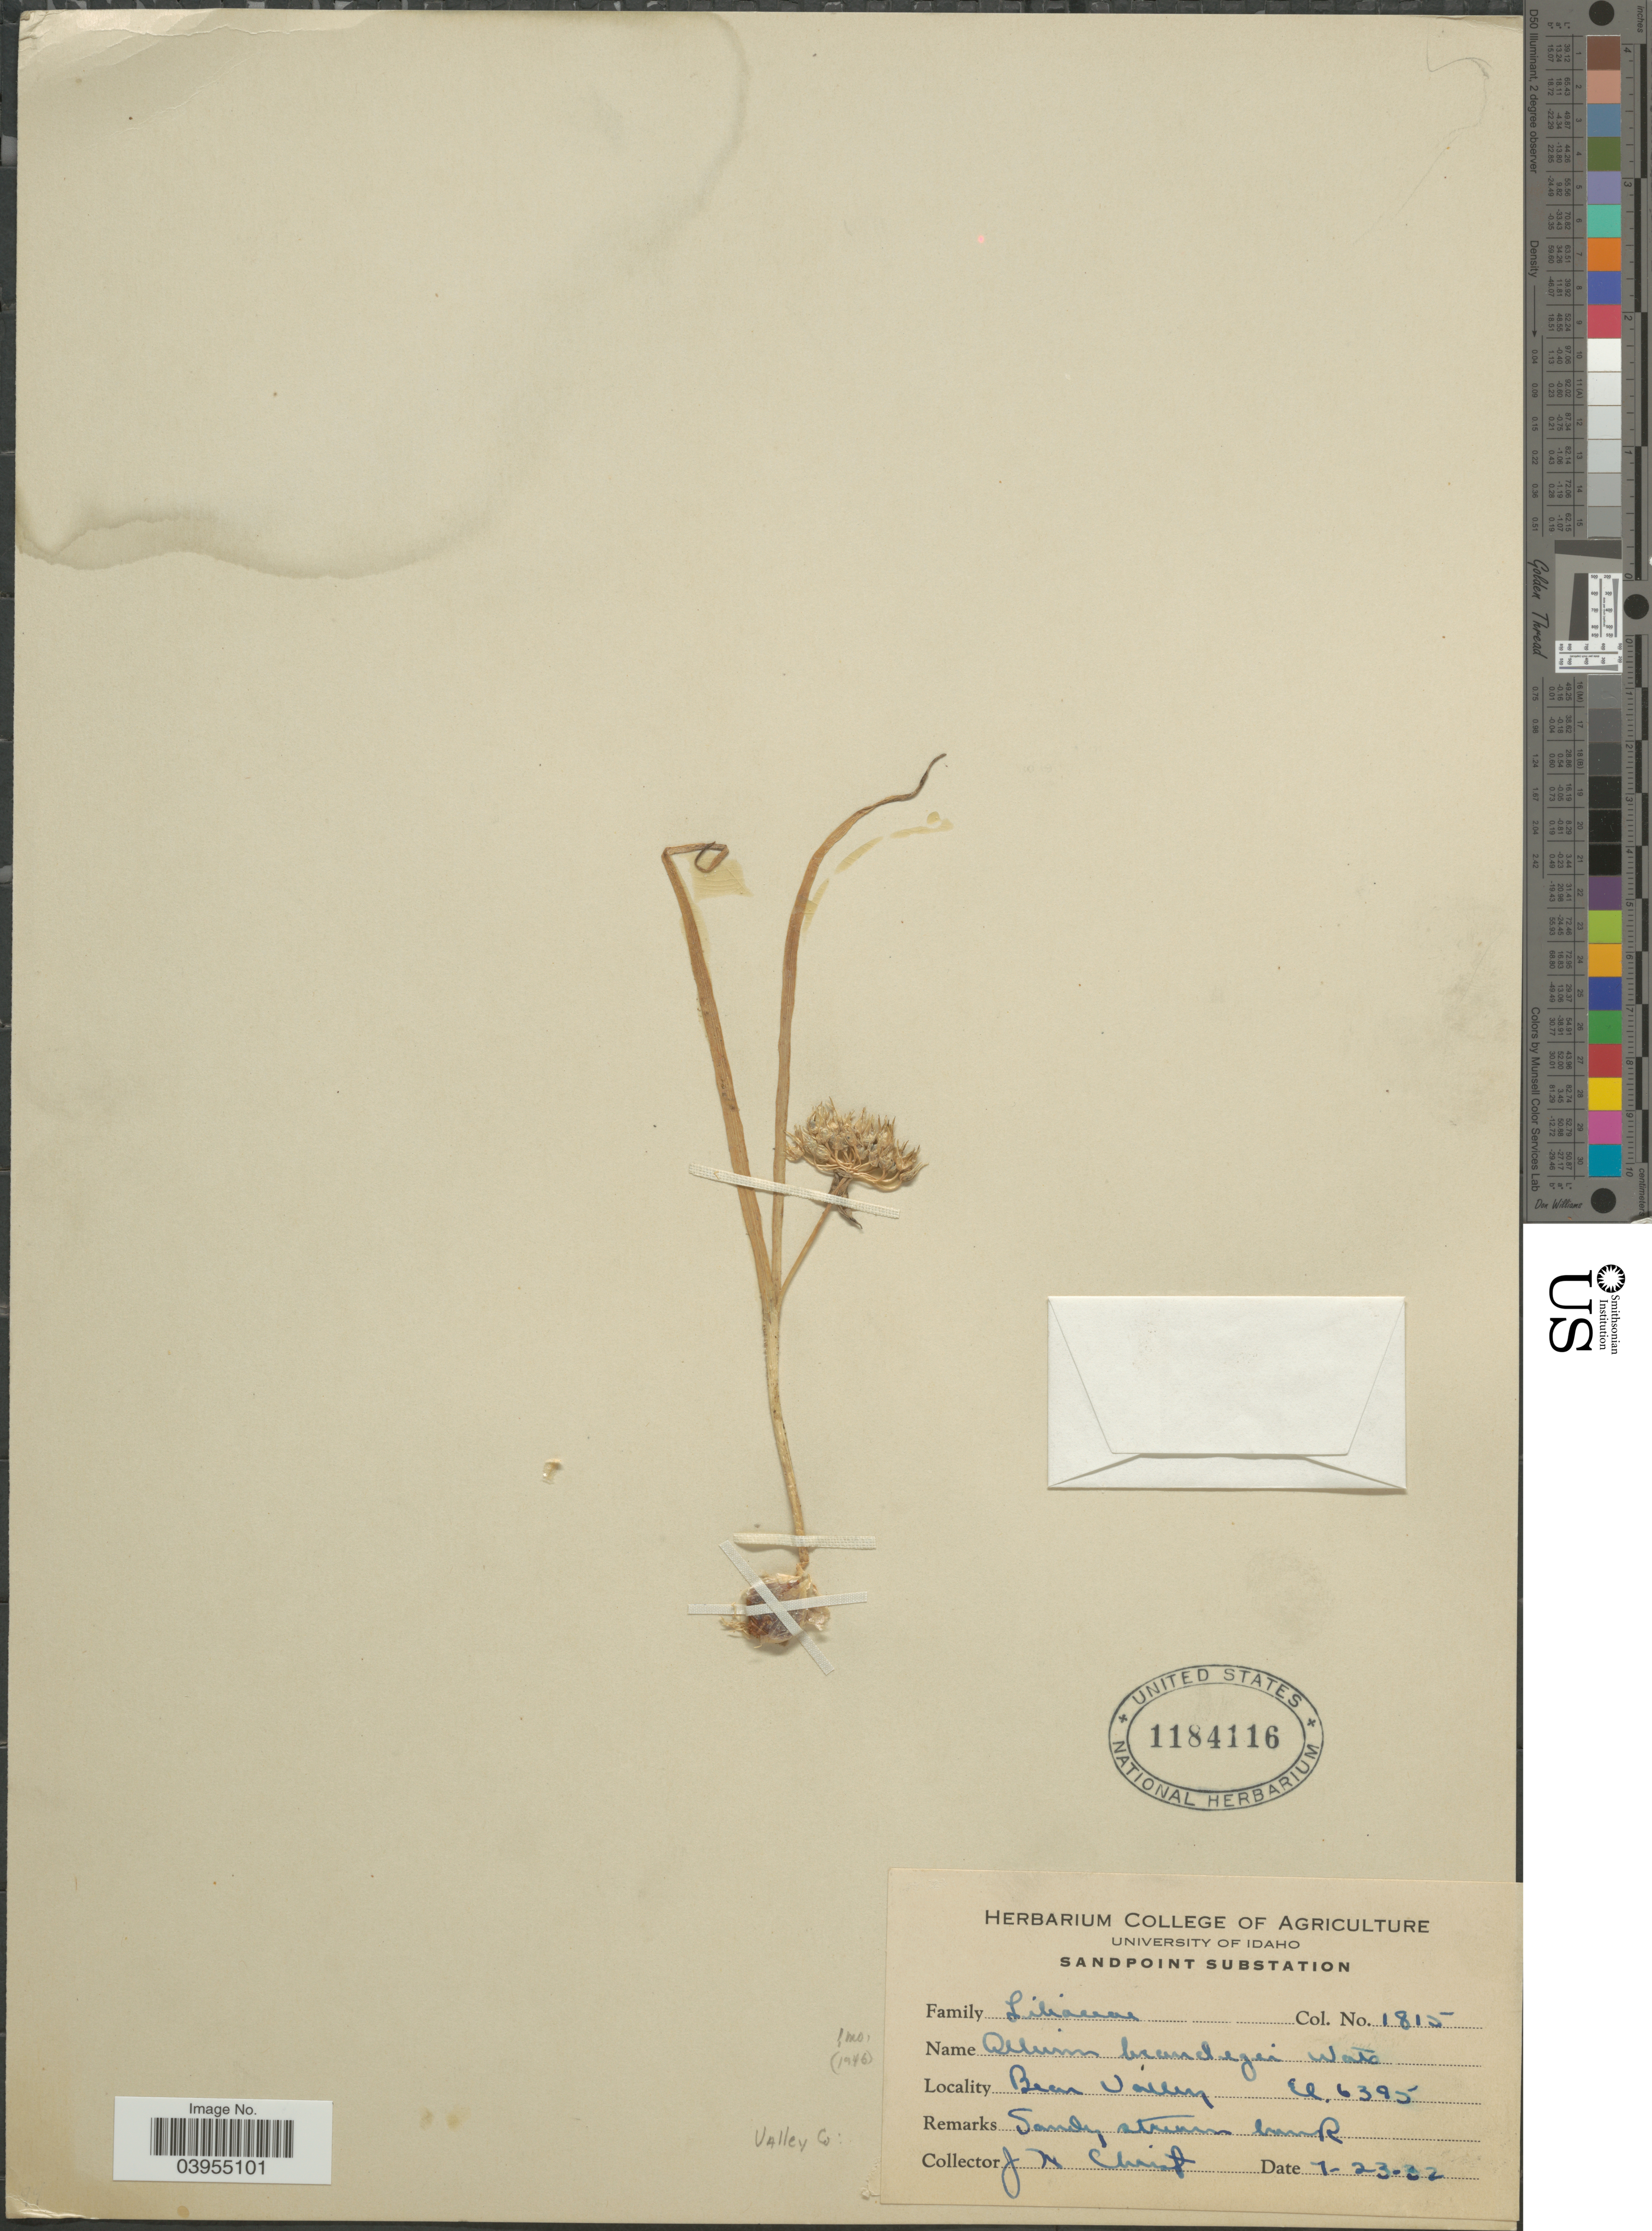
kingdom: Plantae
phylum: Tracheophyta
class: Liliopsida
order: Asparagales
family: Amaryllidaceae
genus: Allium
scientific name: Allium brandegeei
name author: S. Watson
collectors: J. H. Christ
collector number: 1815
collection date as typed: Transcribed d/m/y: 23/7/32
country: United States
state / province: Idaho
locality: Bear Valley. Valley Co.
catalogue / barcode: US 1184116